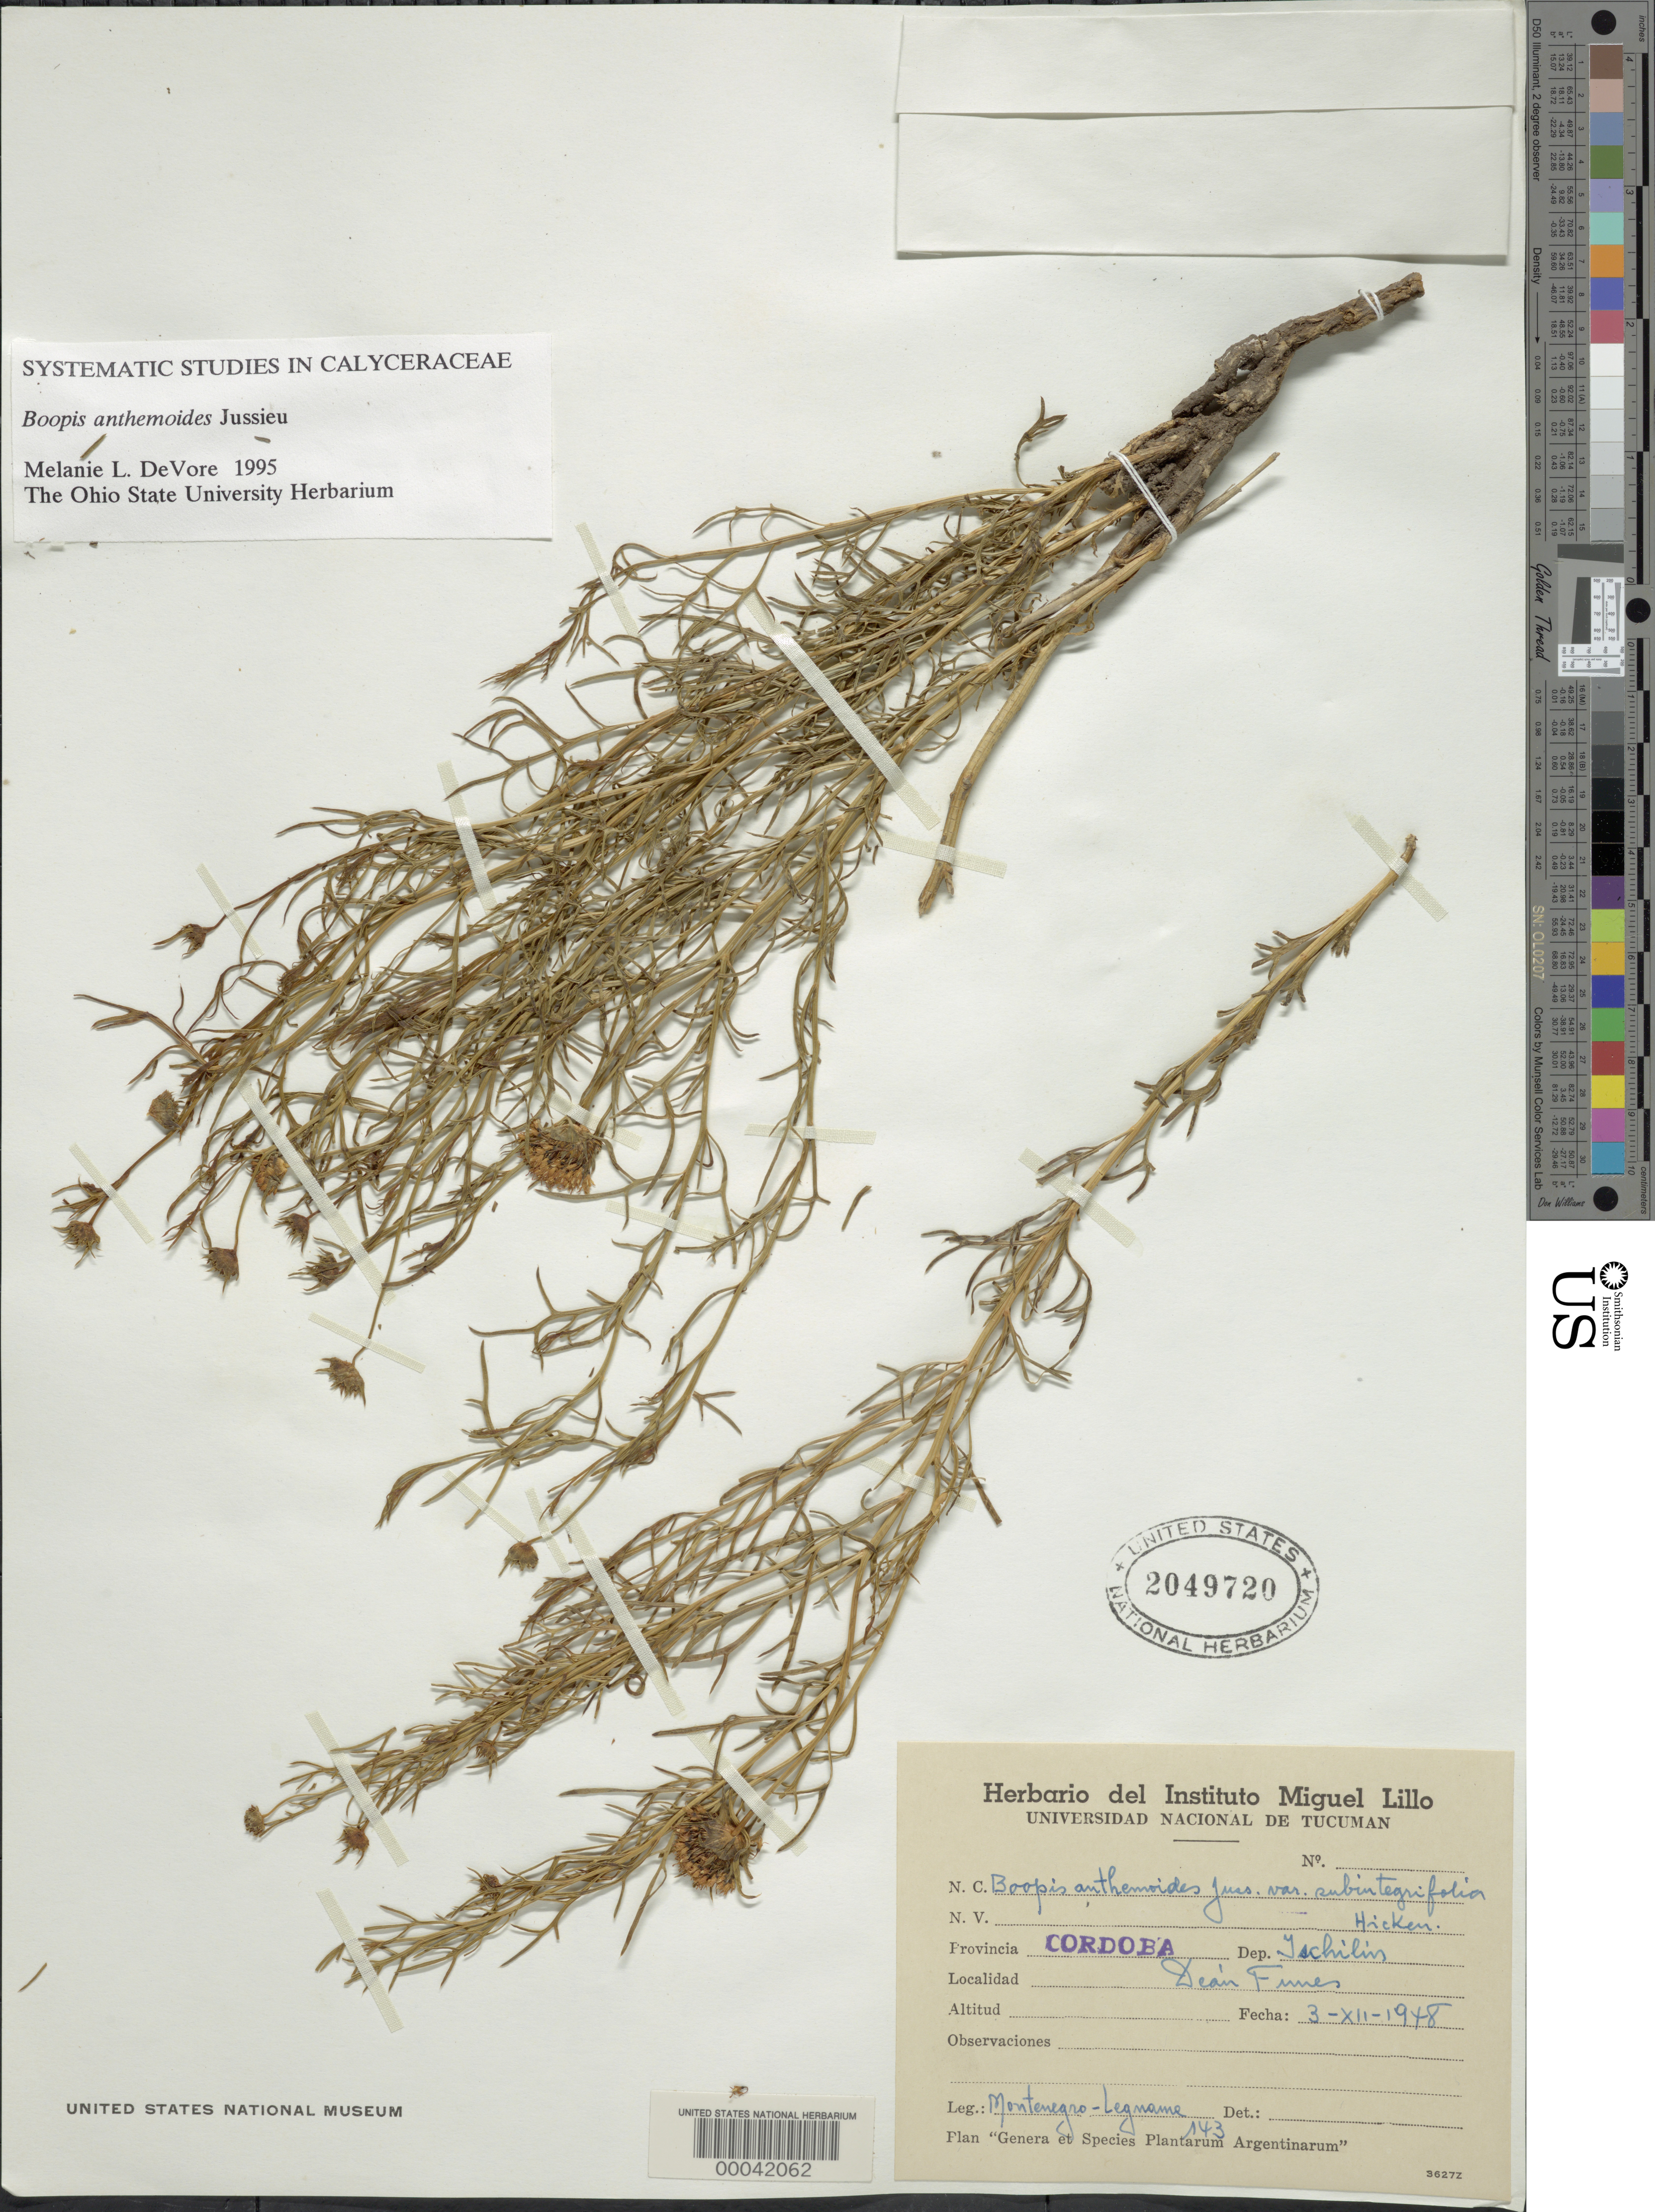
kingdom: Plantae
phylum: Tracheophyta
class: Magnoliopsida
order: Asterales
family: Calyceraceae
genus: Boopis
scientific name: Boopis anthemoides var. subintegrifolia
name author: Hicken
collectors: M. A. Montenegro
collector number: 143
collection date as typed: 03 Dec 1948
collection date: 1948-12-03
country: Argentina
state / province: Córdoba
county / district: Ischilín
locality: Lean Funes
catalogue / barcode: US 2049720